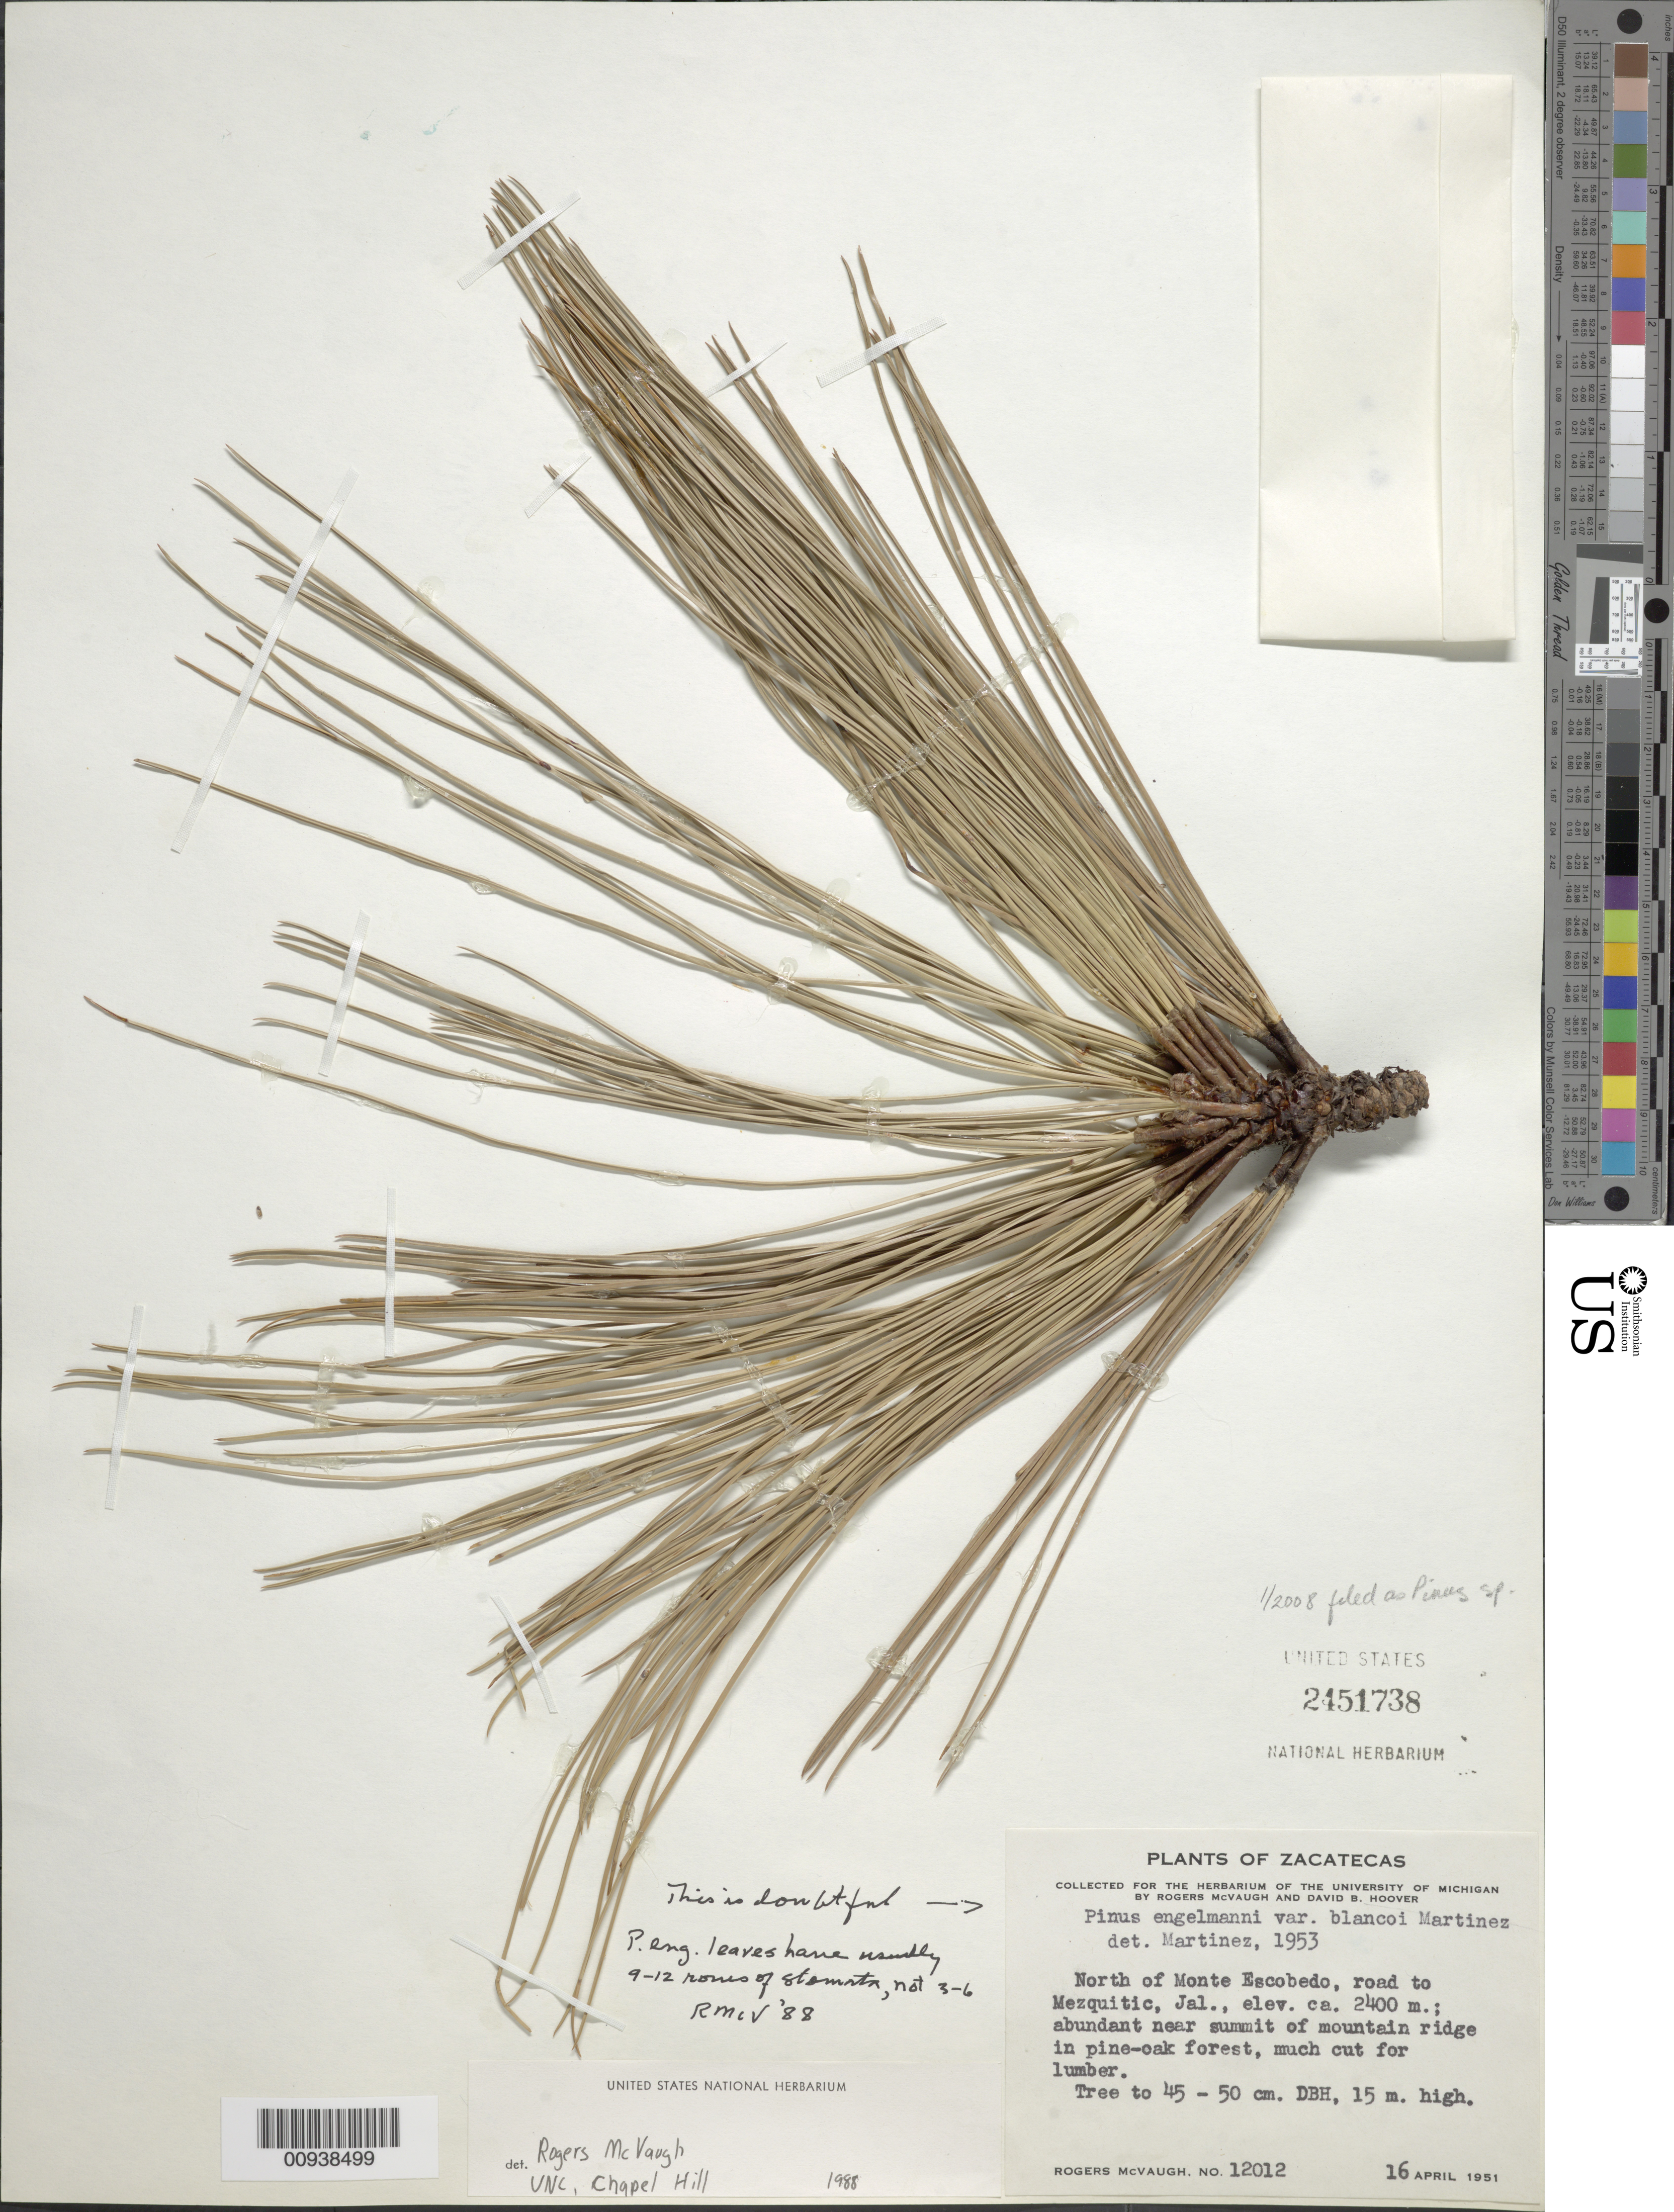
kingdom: Plantae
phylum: Tracheophyta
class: Pinopsida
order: Pinales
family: Pinaceae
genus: Pinus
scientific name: Pinus sp.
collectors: R. McVaugh & D. B. Hoover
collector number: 12012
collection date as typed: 16 Apr 1951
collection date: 1951-04-16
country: Mexico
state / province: Zacatecas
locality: North of Monte Escobedo, road to Mezquitic, Jalisco.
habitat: Abundant near summit of mountain ridge in pine-oak forest.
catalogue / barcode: US 2451738